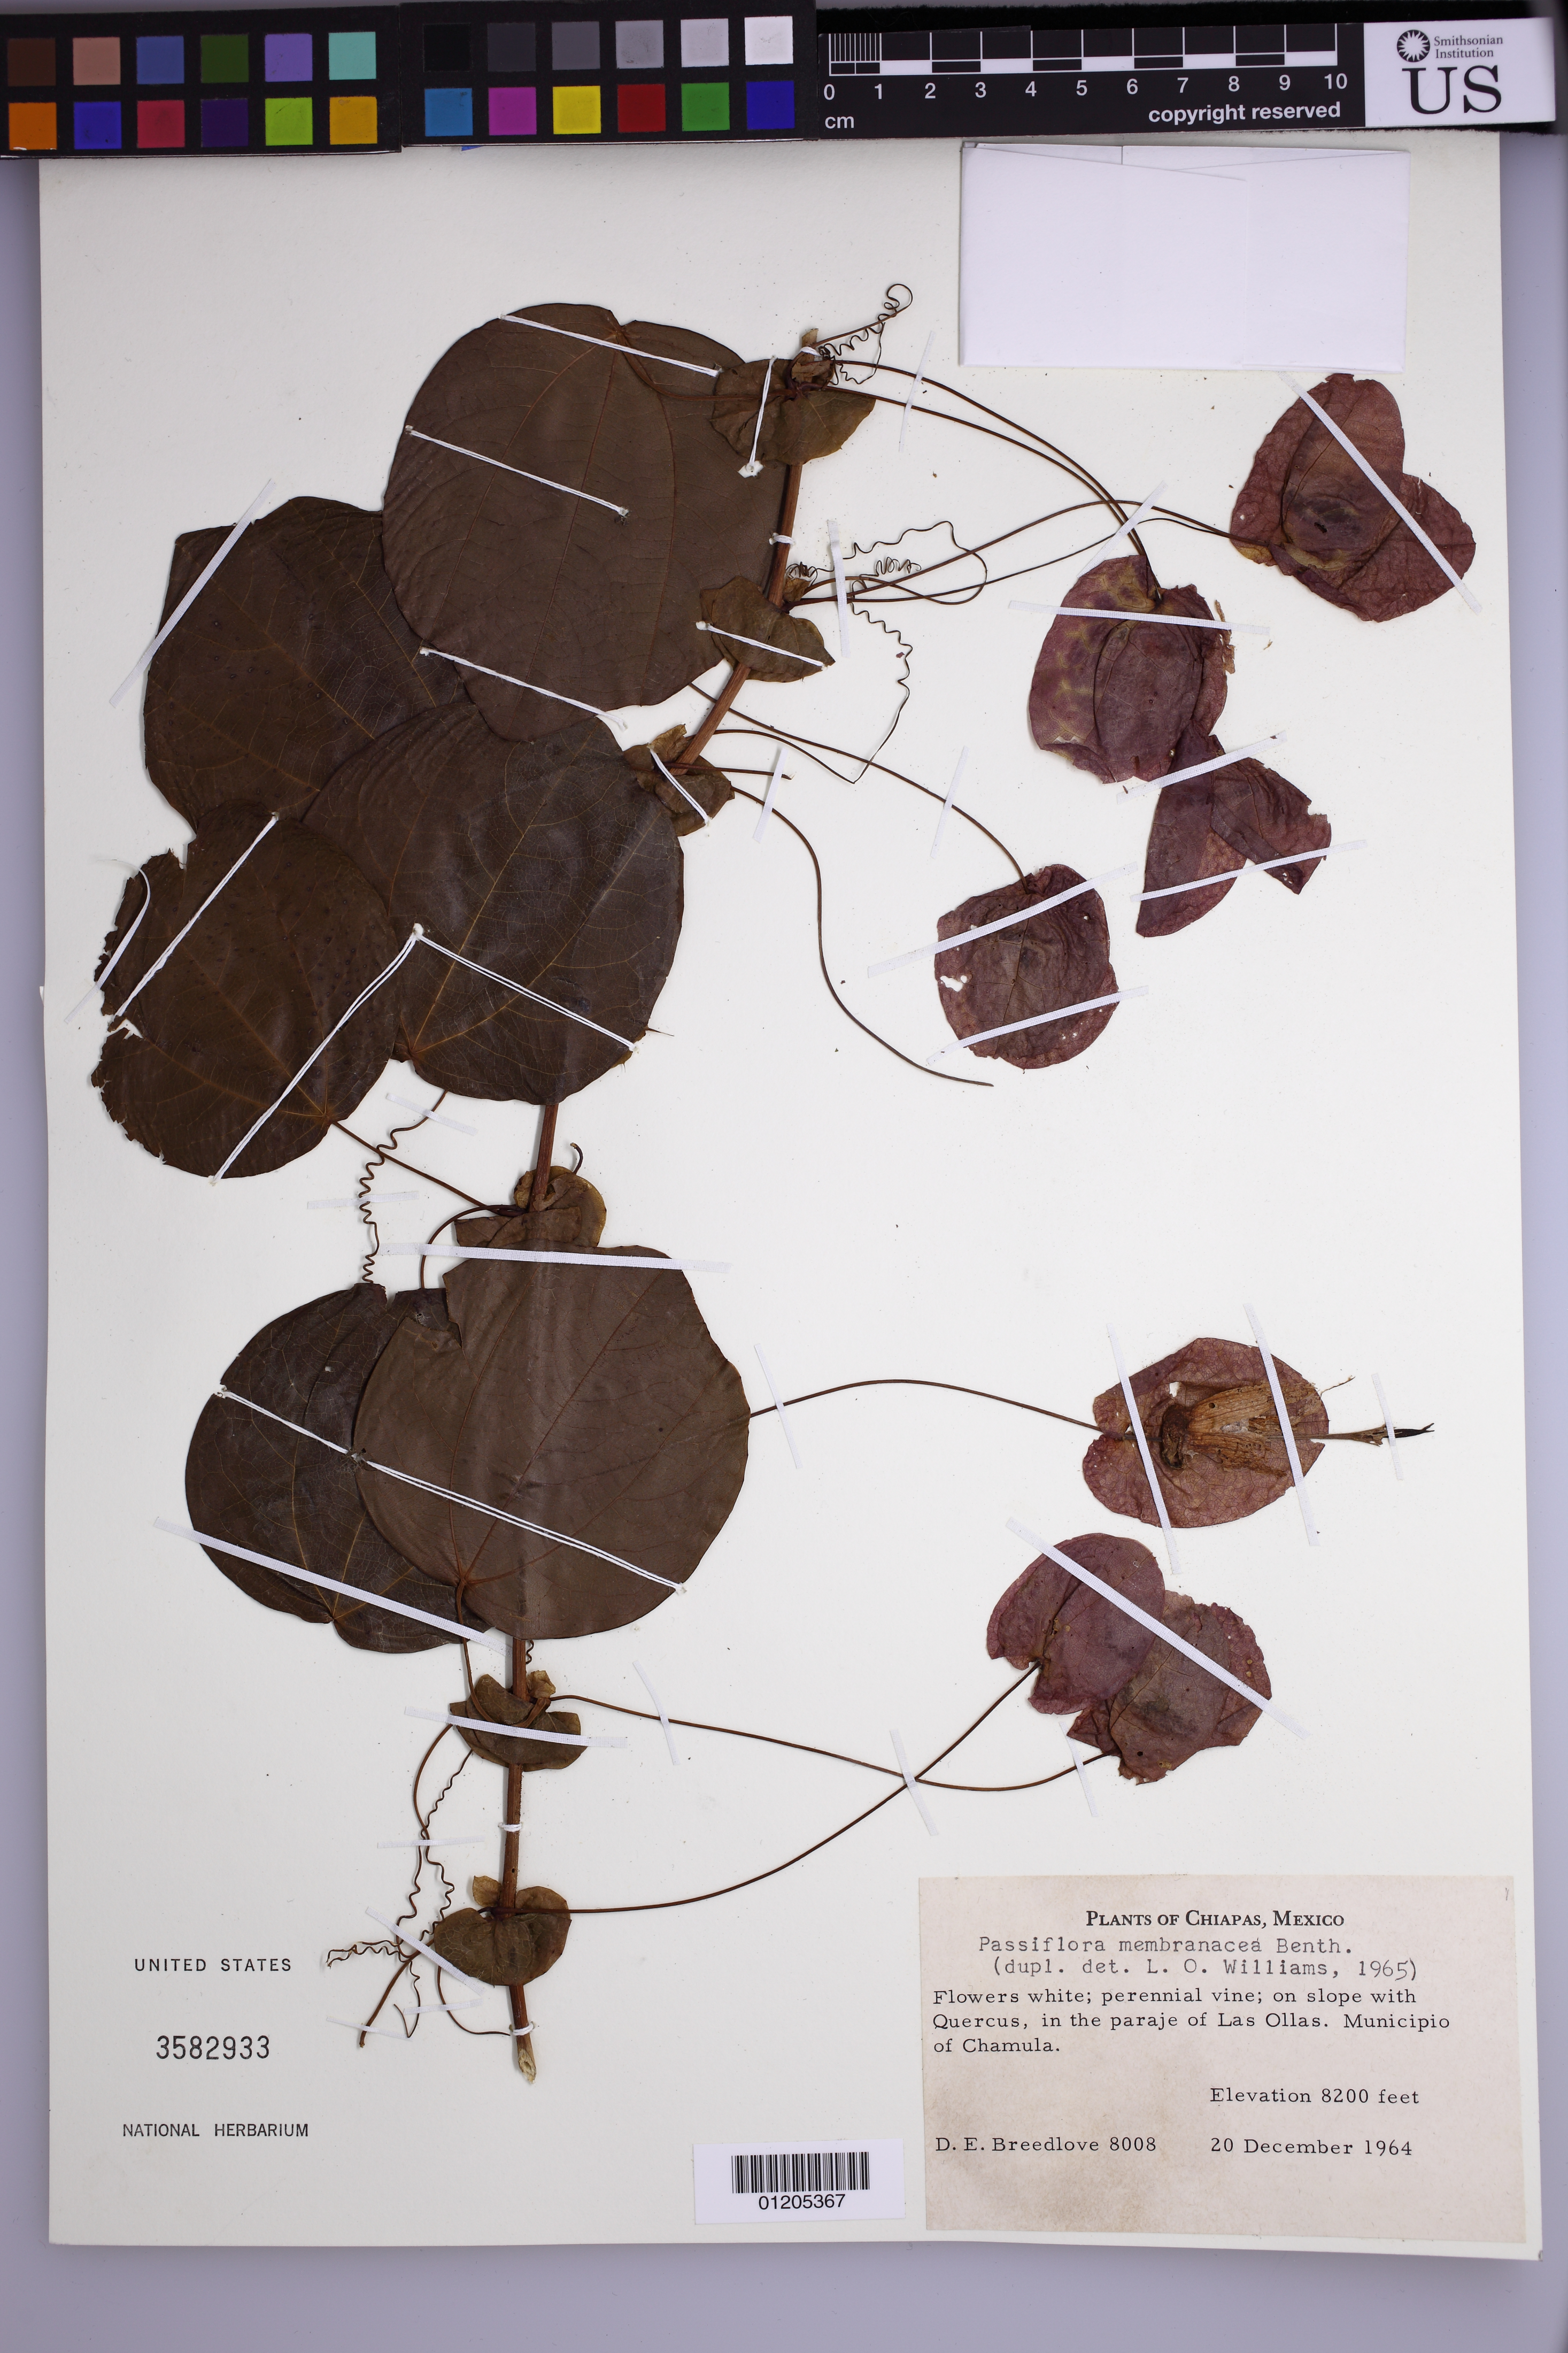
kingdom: Plantae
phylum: Tracheophyta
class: Magnoliopsida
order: Malpighiales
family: Passifloraceae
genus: Passiflora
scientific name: Passiflora membranacea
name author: Benth.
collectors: D. E. Breedlove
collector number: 8008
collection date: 1964-12-20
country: Mexico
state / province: Chiapas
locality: on slope with Quercus, in the paraje of Las Ollas. Municipio of Chamula.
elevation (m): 2499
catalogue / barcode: US 3582933